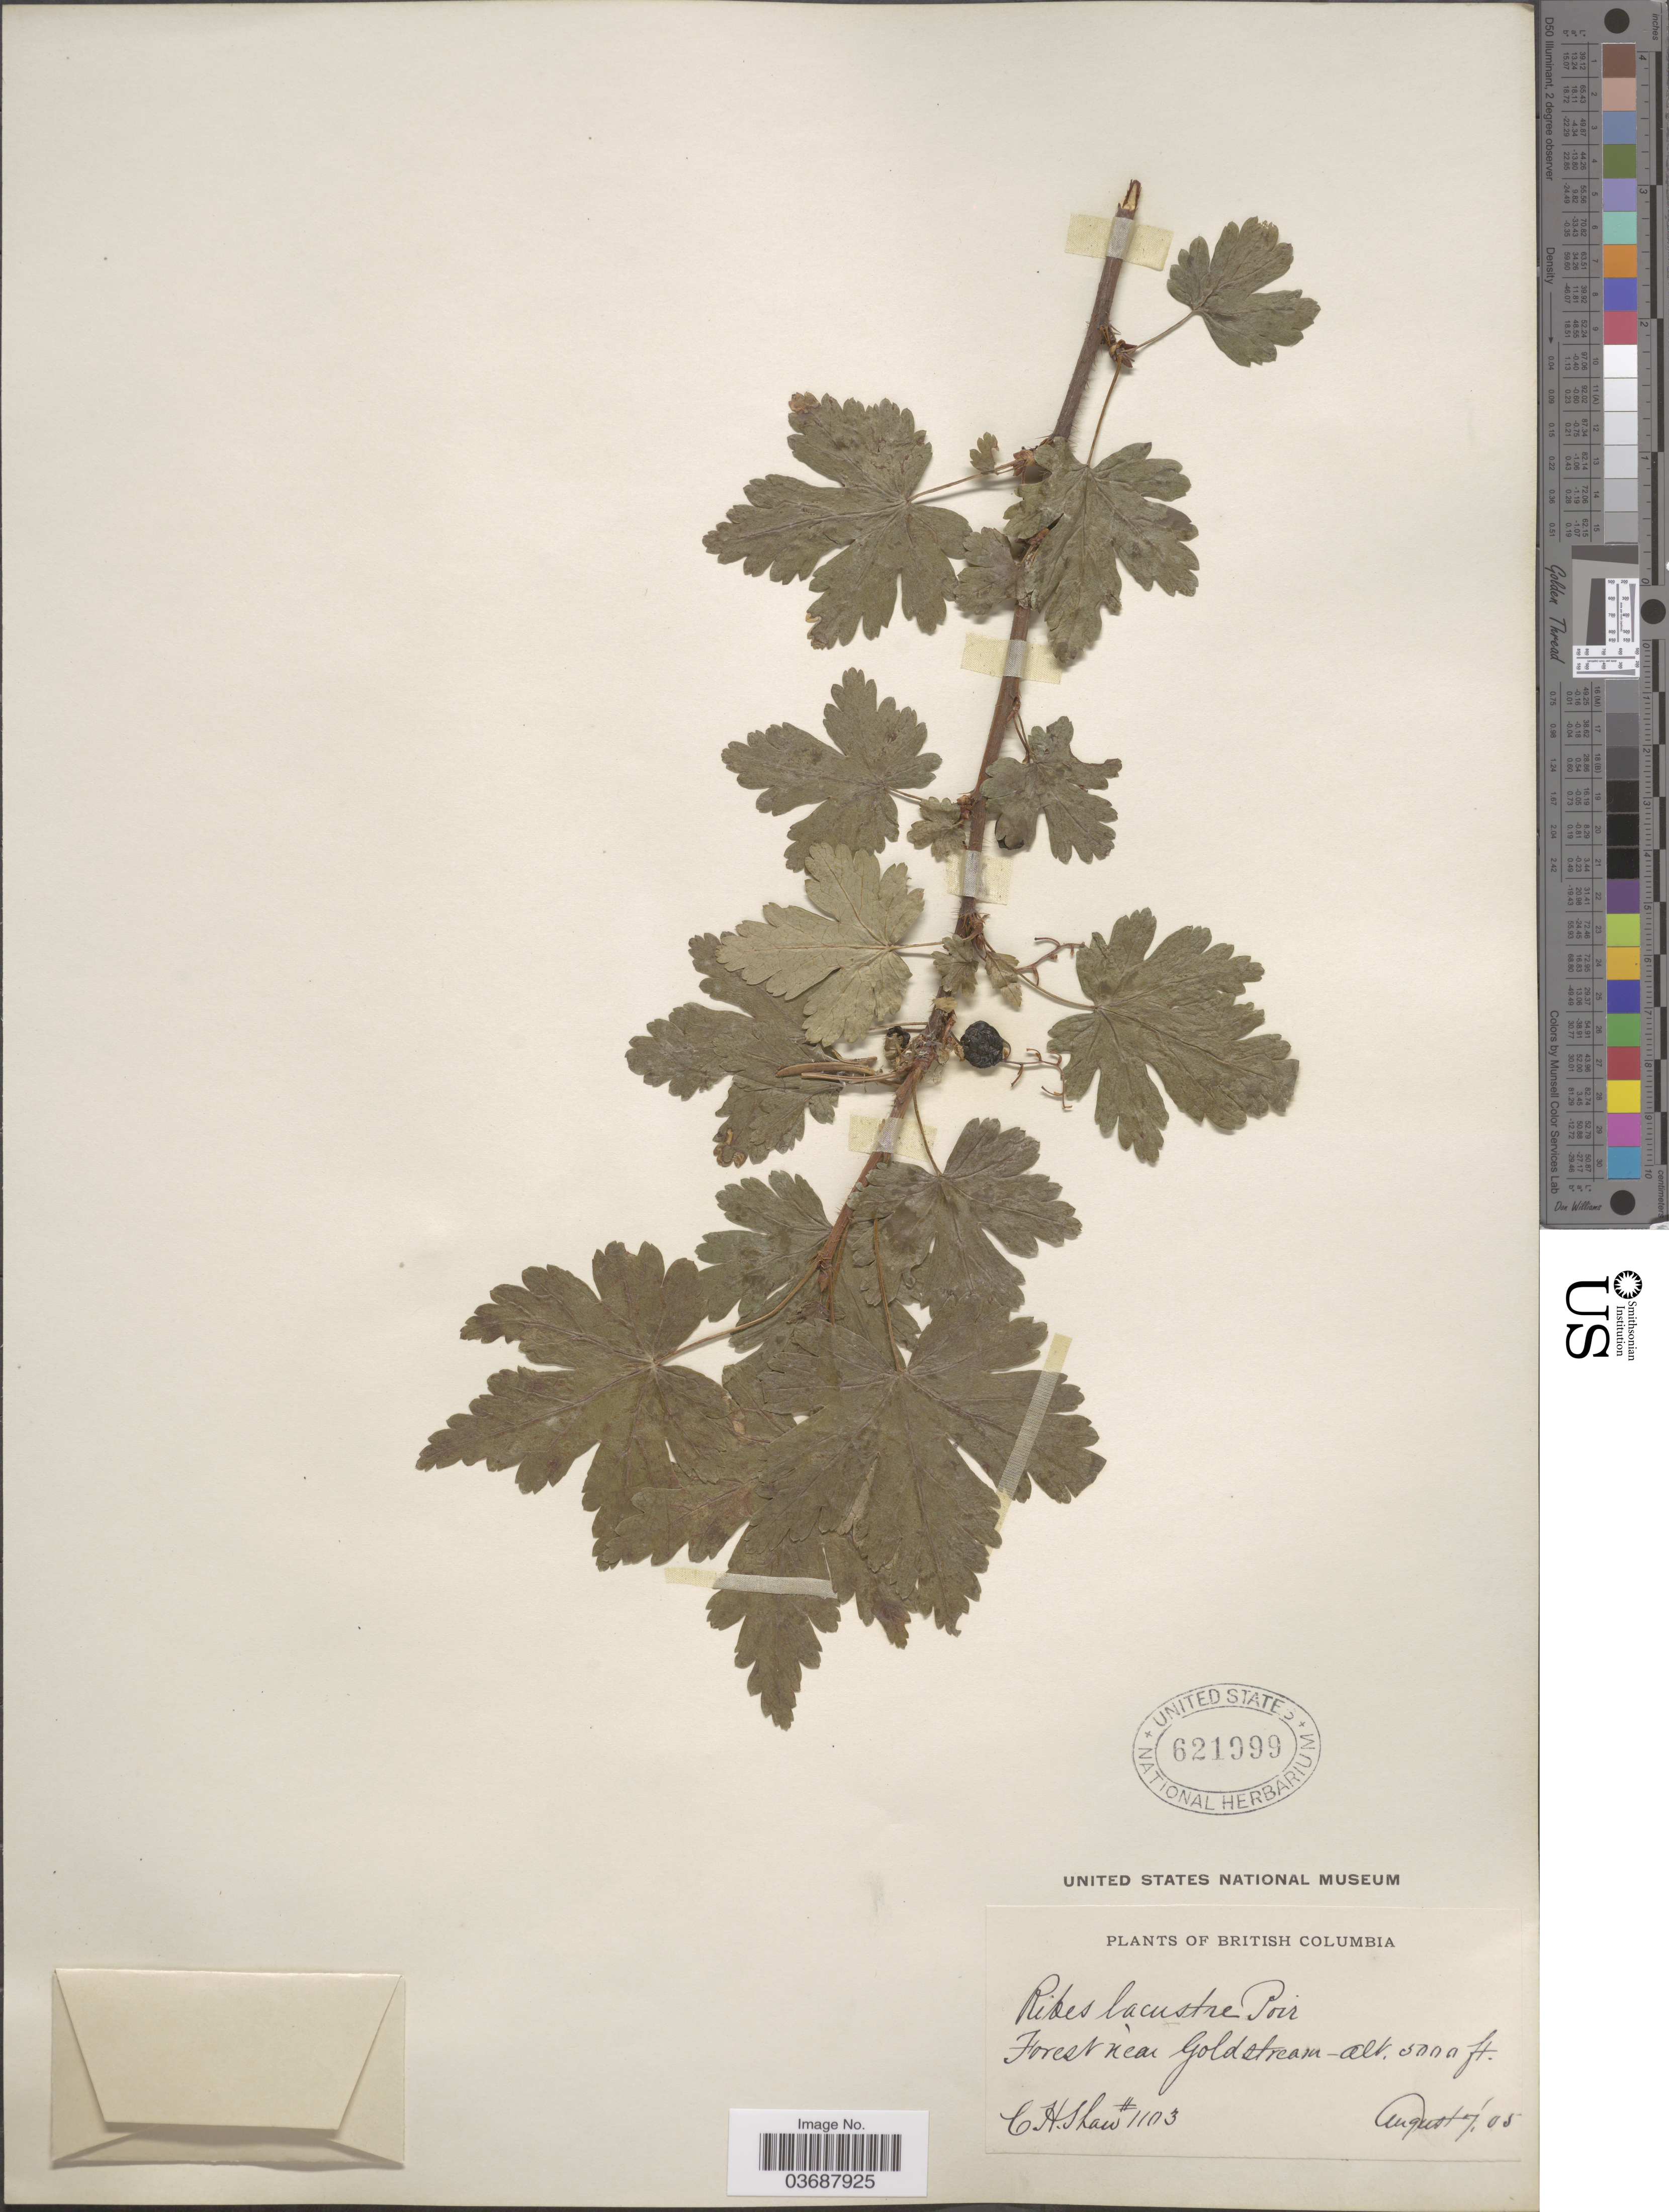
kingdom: Plantae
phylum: Tracheophyta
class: Magnoliopsida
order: Saxifragales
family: Grossulariaceae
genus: Ribes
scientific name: Ribes lacustre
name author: (Pers.) Poir.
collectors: C. H. Shaw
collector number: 1103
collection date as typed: Transcribed d/m/y: 7/8/5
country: Canada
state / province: British Columbia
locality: Forest near Goldstream.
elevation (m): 1524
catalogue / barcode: US 621999